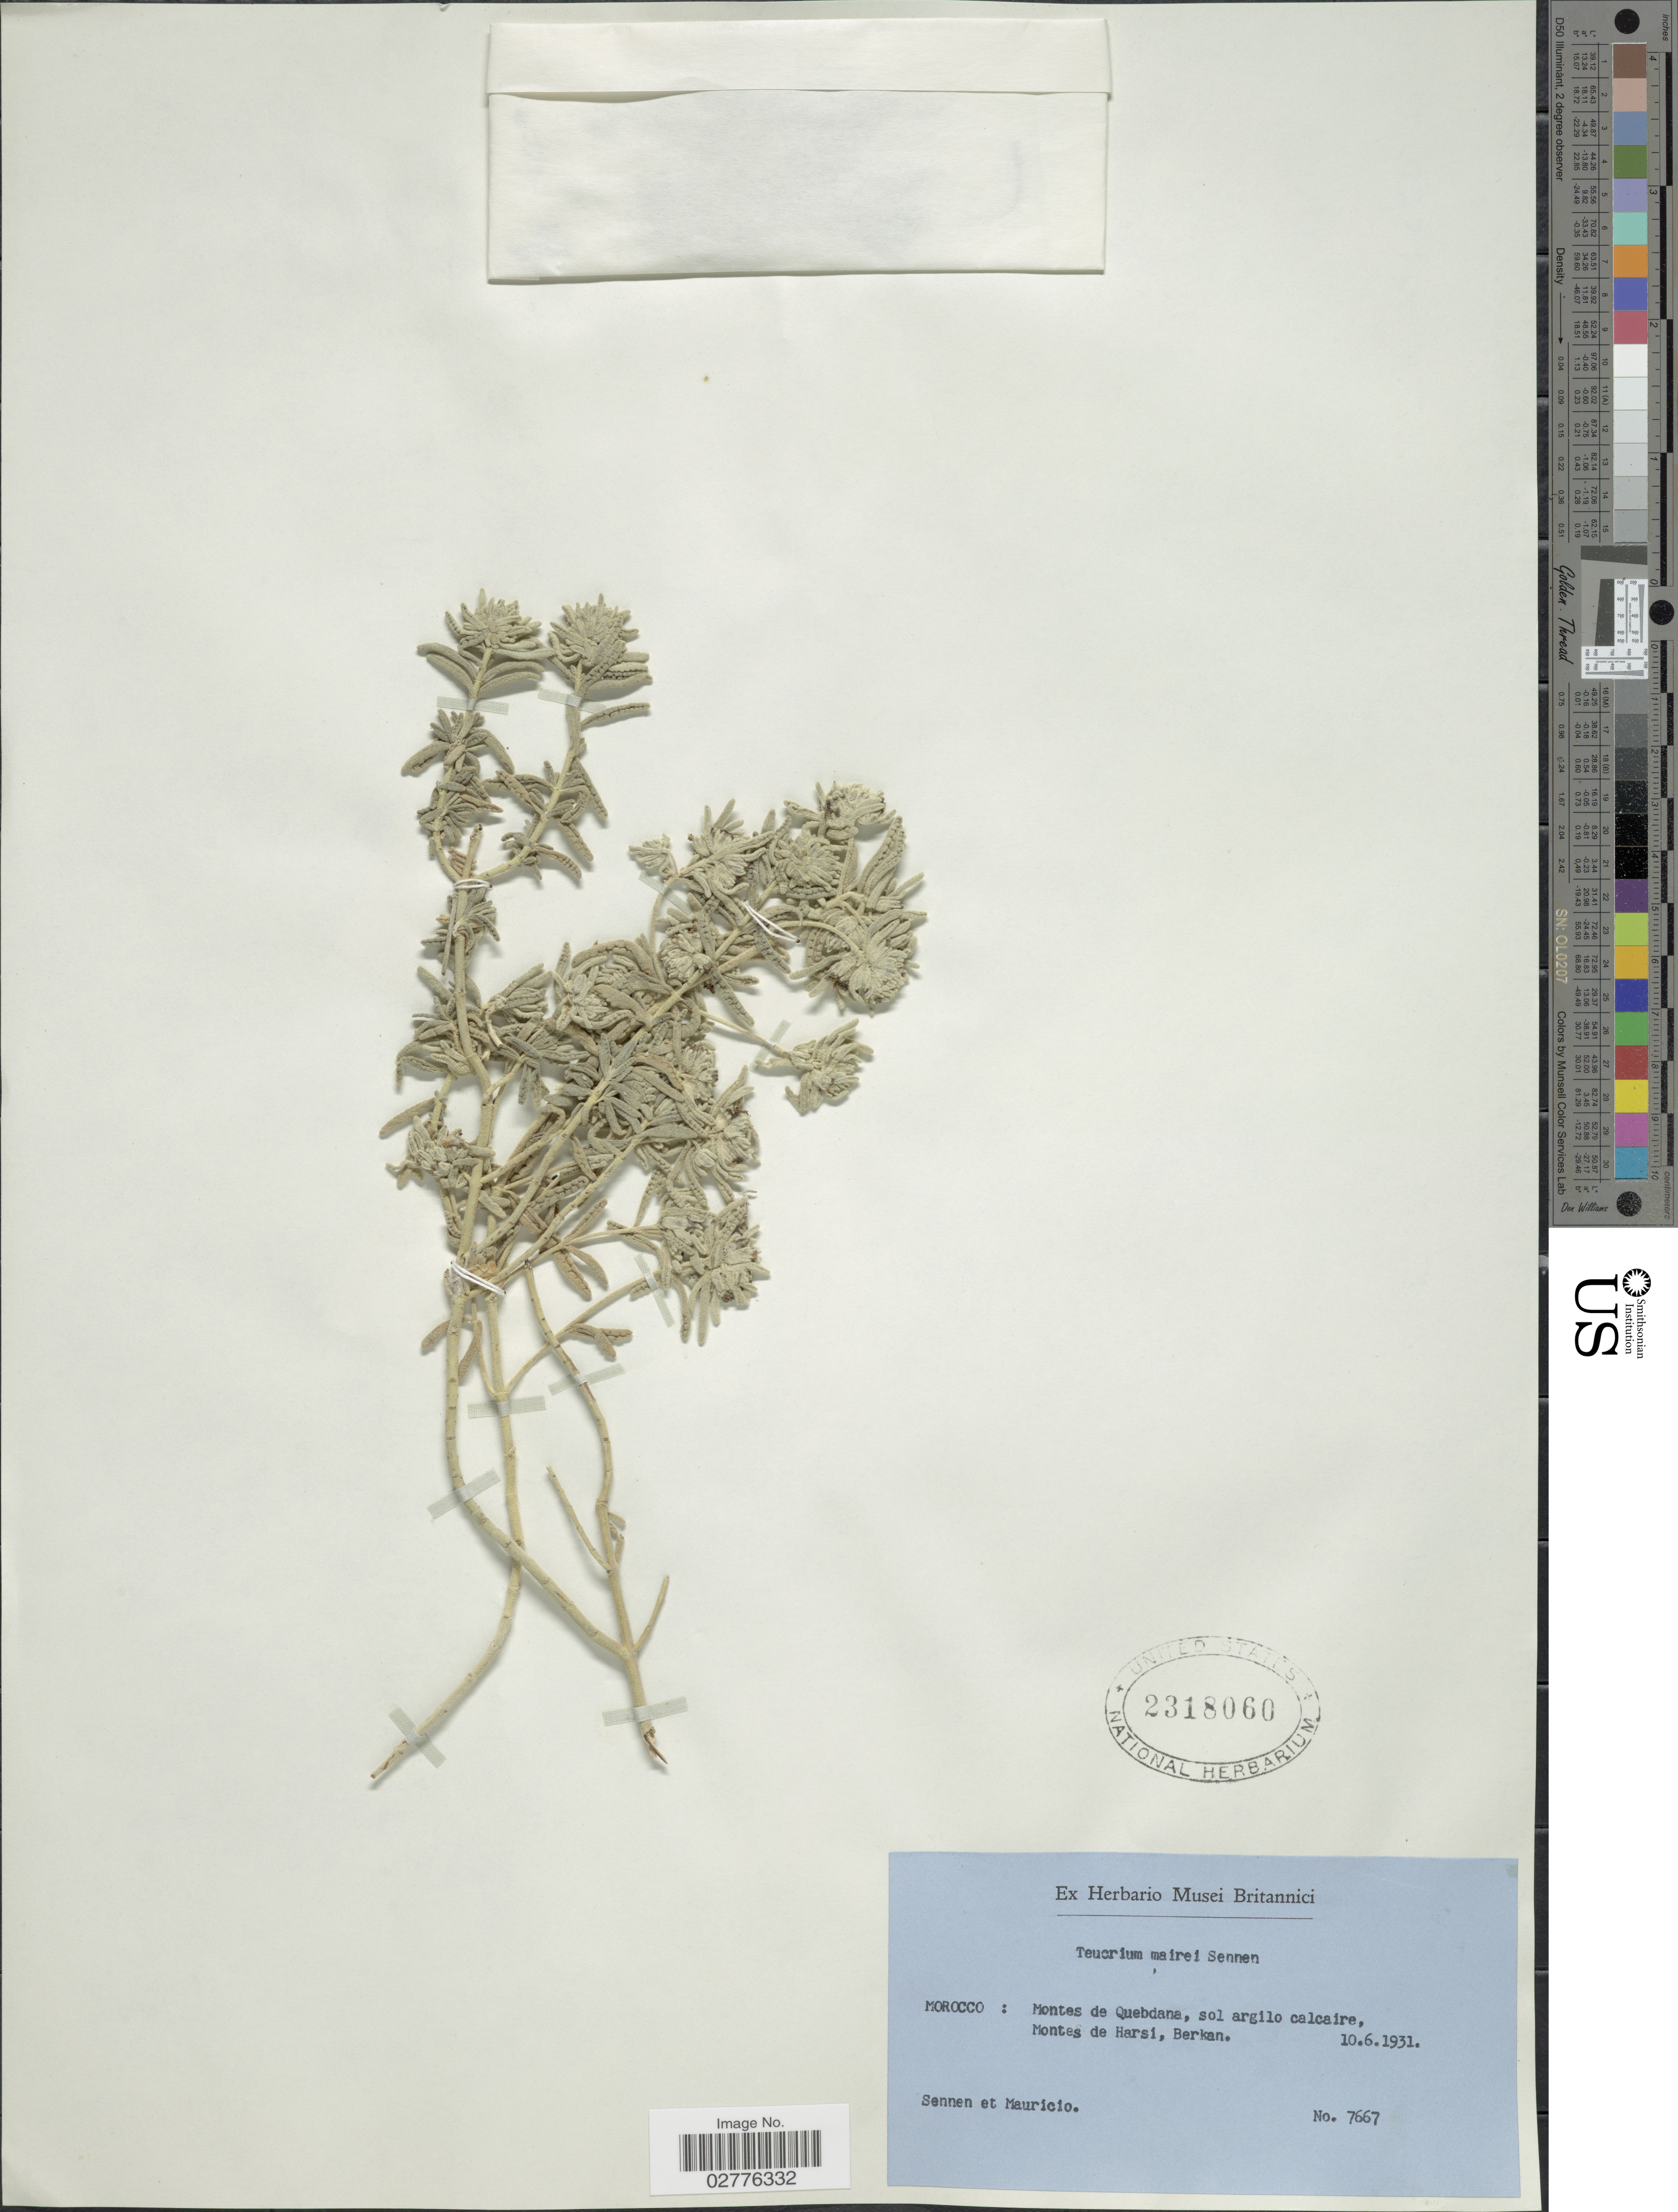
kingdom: Plantae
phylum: Tracheophyta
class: Magnoliopsida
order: Lamiales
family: Lamiaceae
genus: Teucrium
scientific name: Teucrium mairei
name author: H. Lév.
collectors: E. Sennen & Mauricio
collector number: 7667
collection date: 1931-06-10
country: Morocco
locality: Montes de Quebdana, sol argilo calcaire, Montes de Harsi, Berkan.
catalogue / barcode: US 2318060